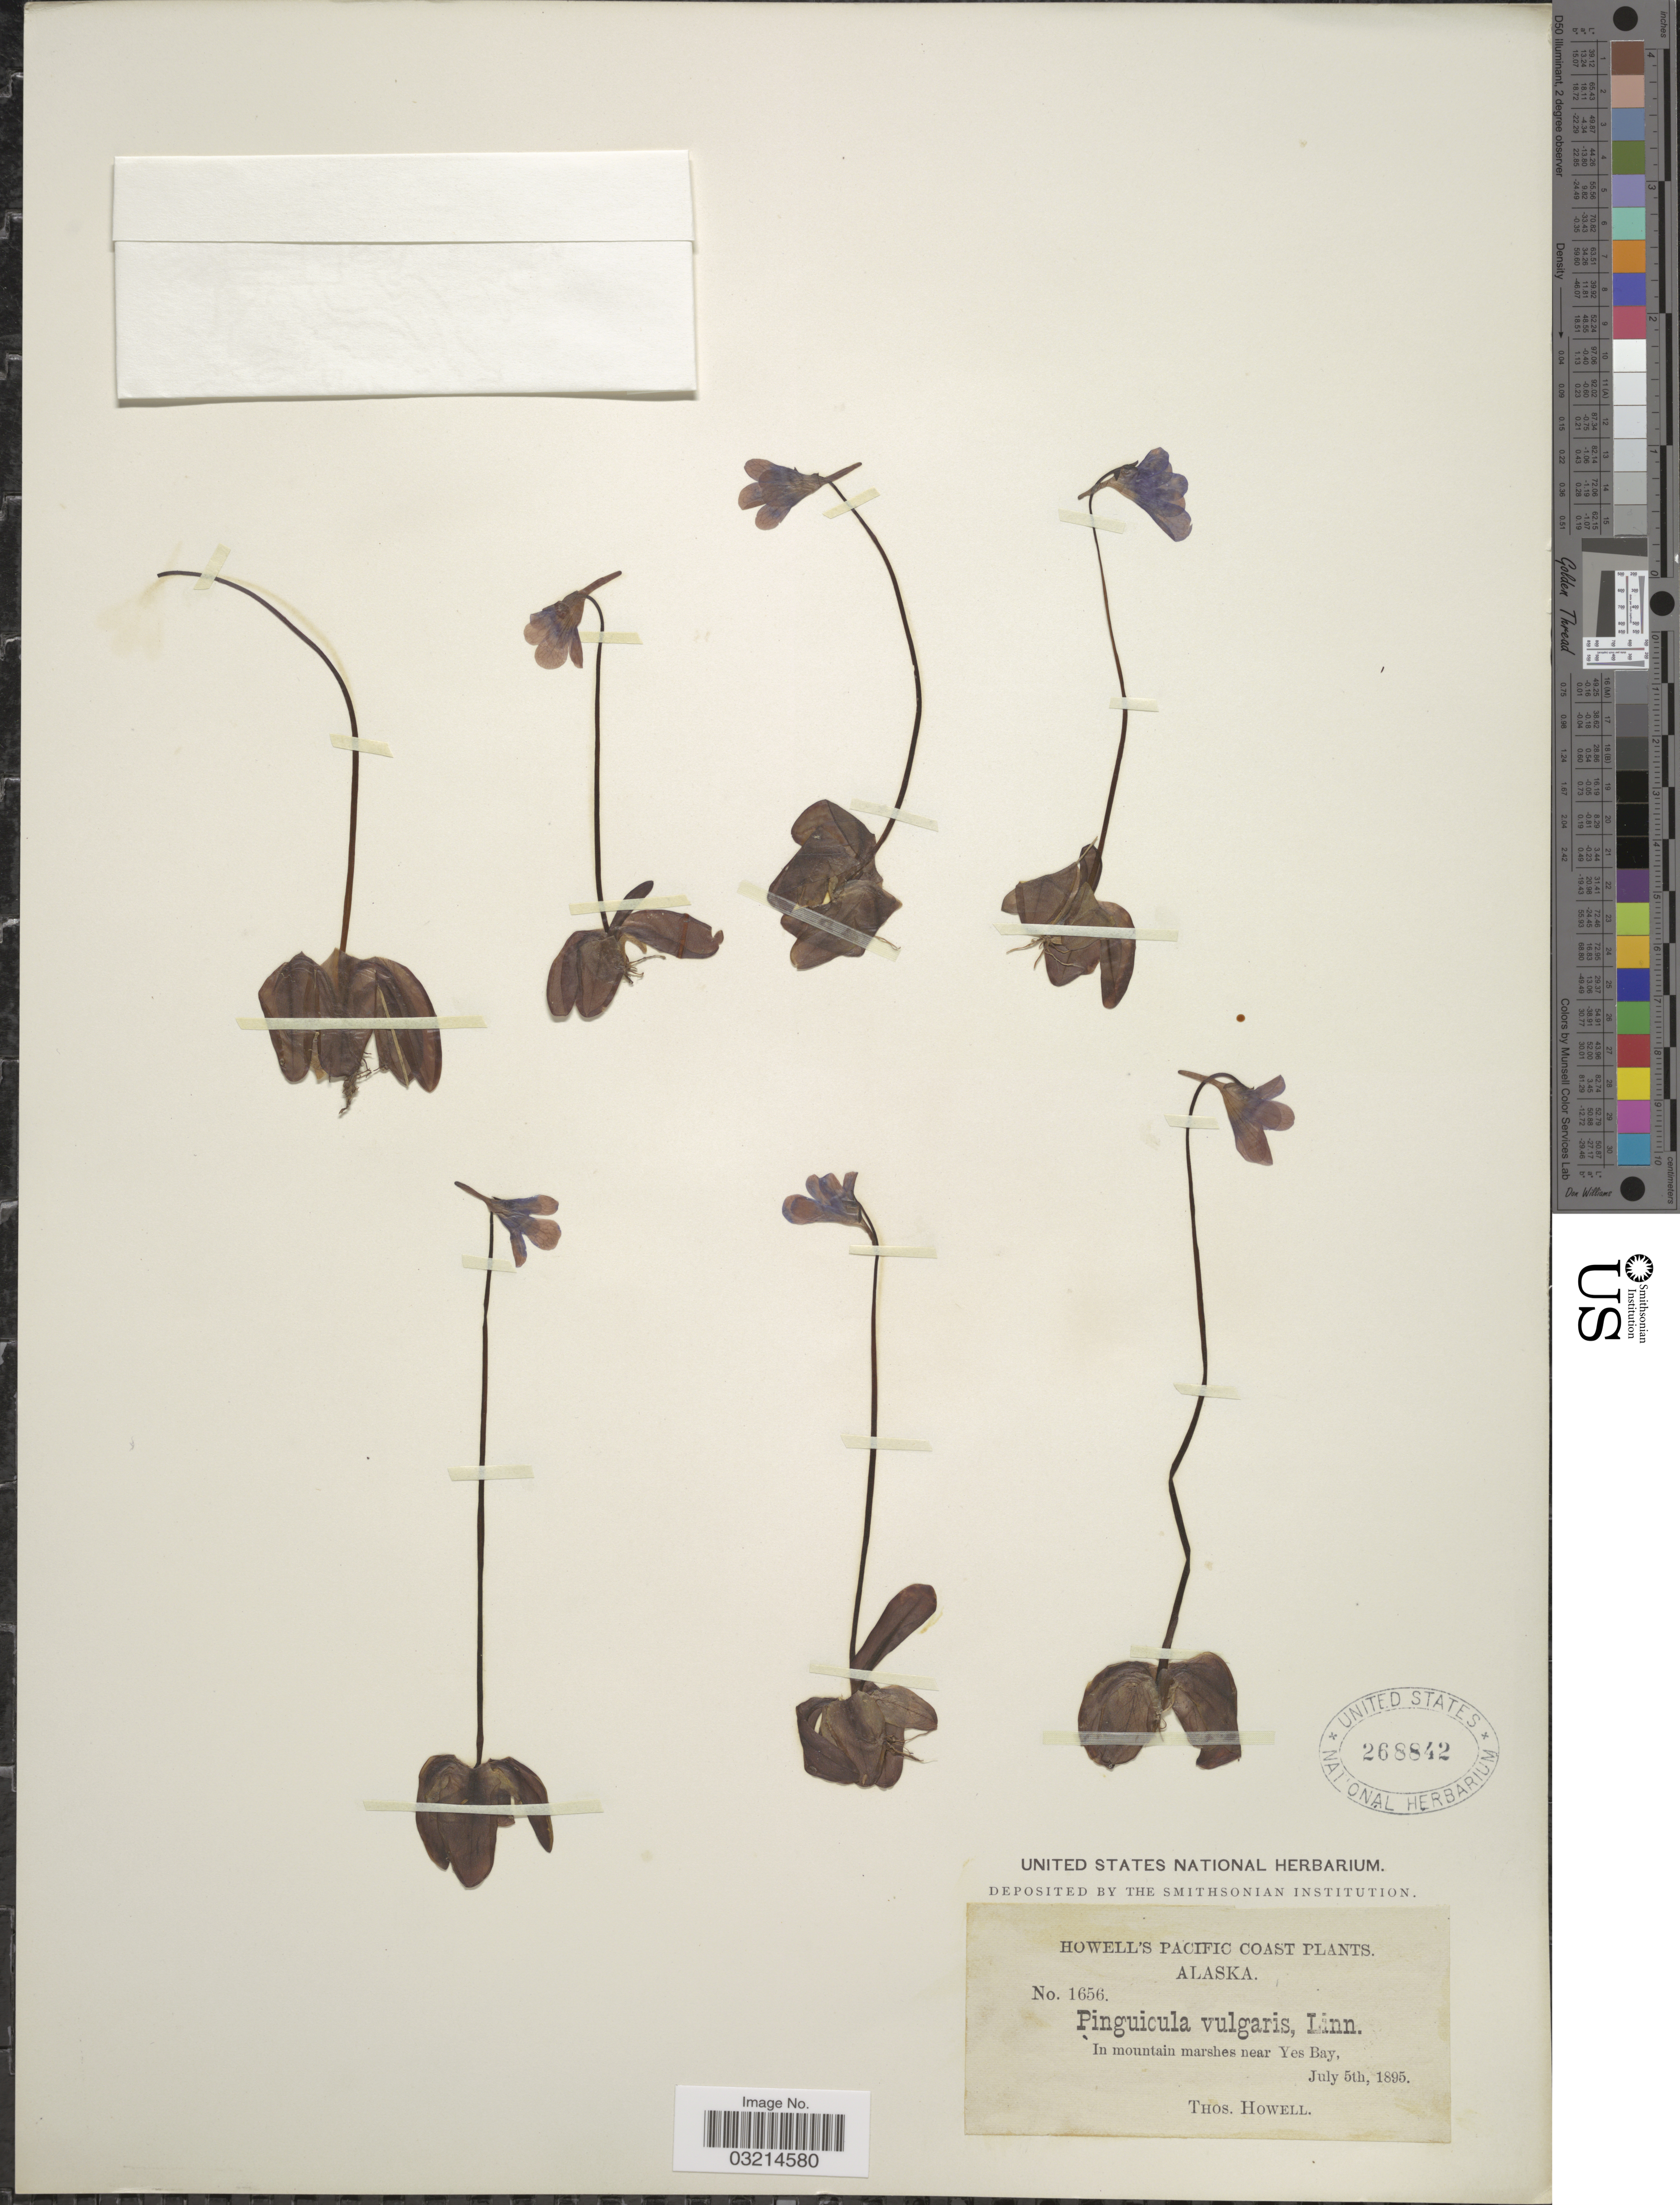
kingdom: Plantae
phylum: Tracheophyta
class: Magnoliopsida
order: Lamiales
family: Lentibulariaceae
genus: Pinguicula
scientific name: Pinguicula vulgaris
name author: L.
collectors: T. Howell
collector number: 1656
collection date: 1895-07-05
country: United States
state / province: Alaska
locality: Pacific Coast, In mountain marshes near Yes Bay.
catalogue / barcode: US 268842